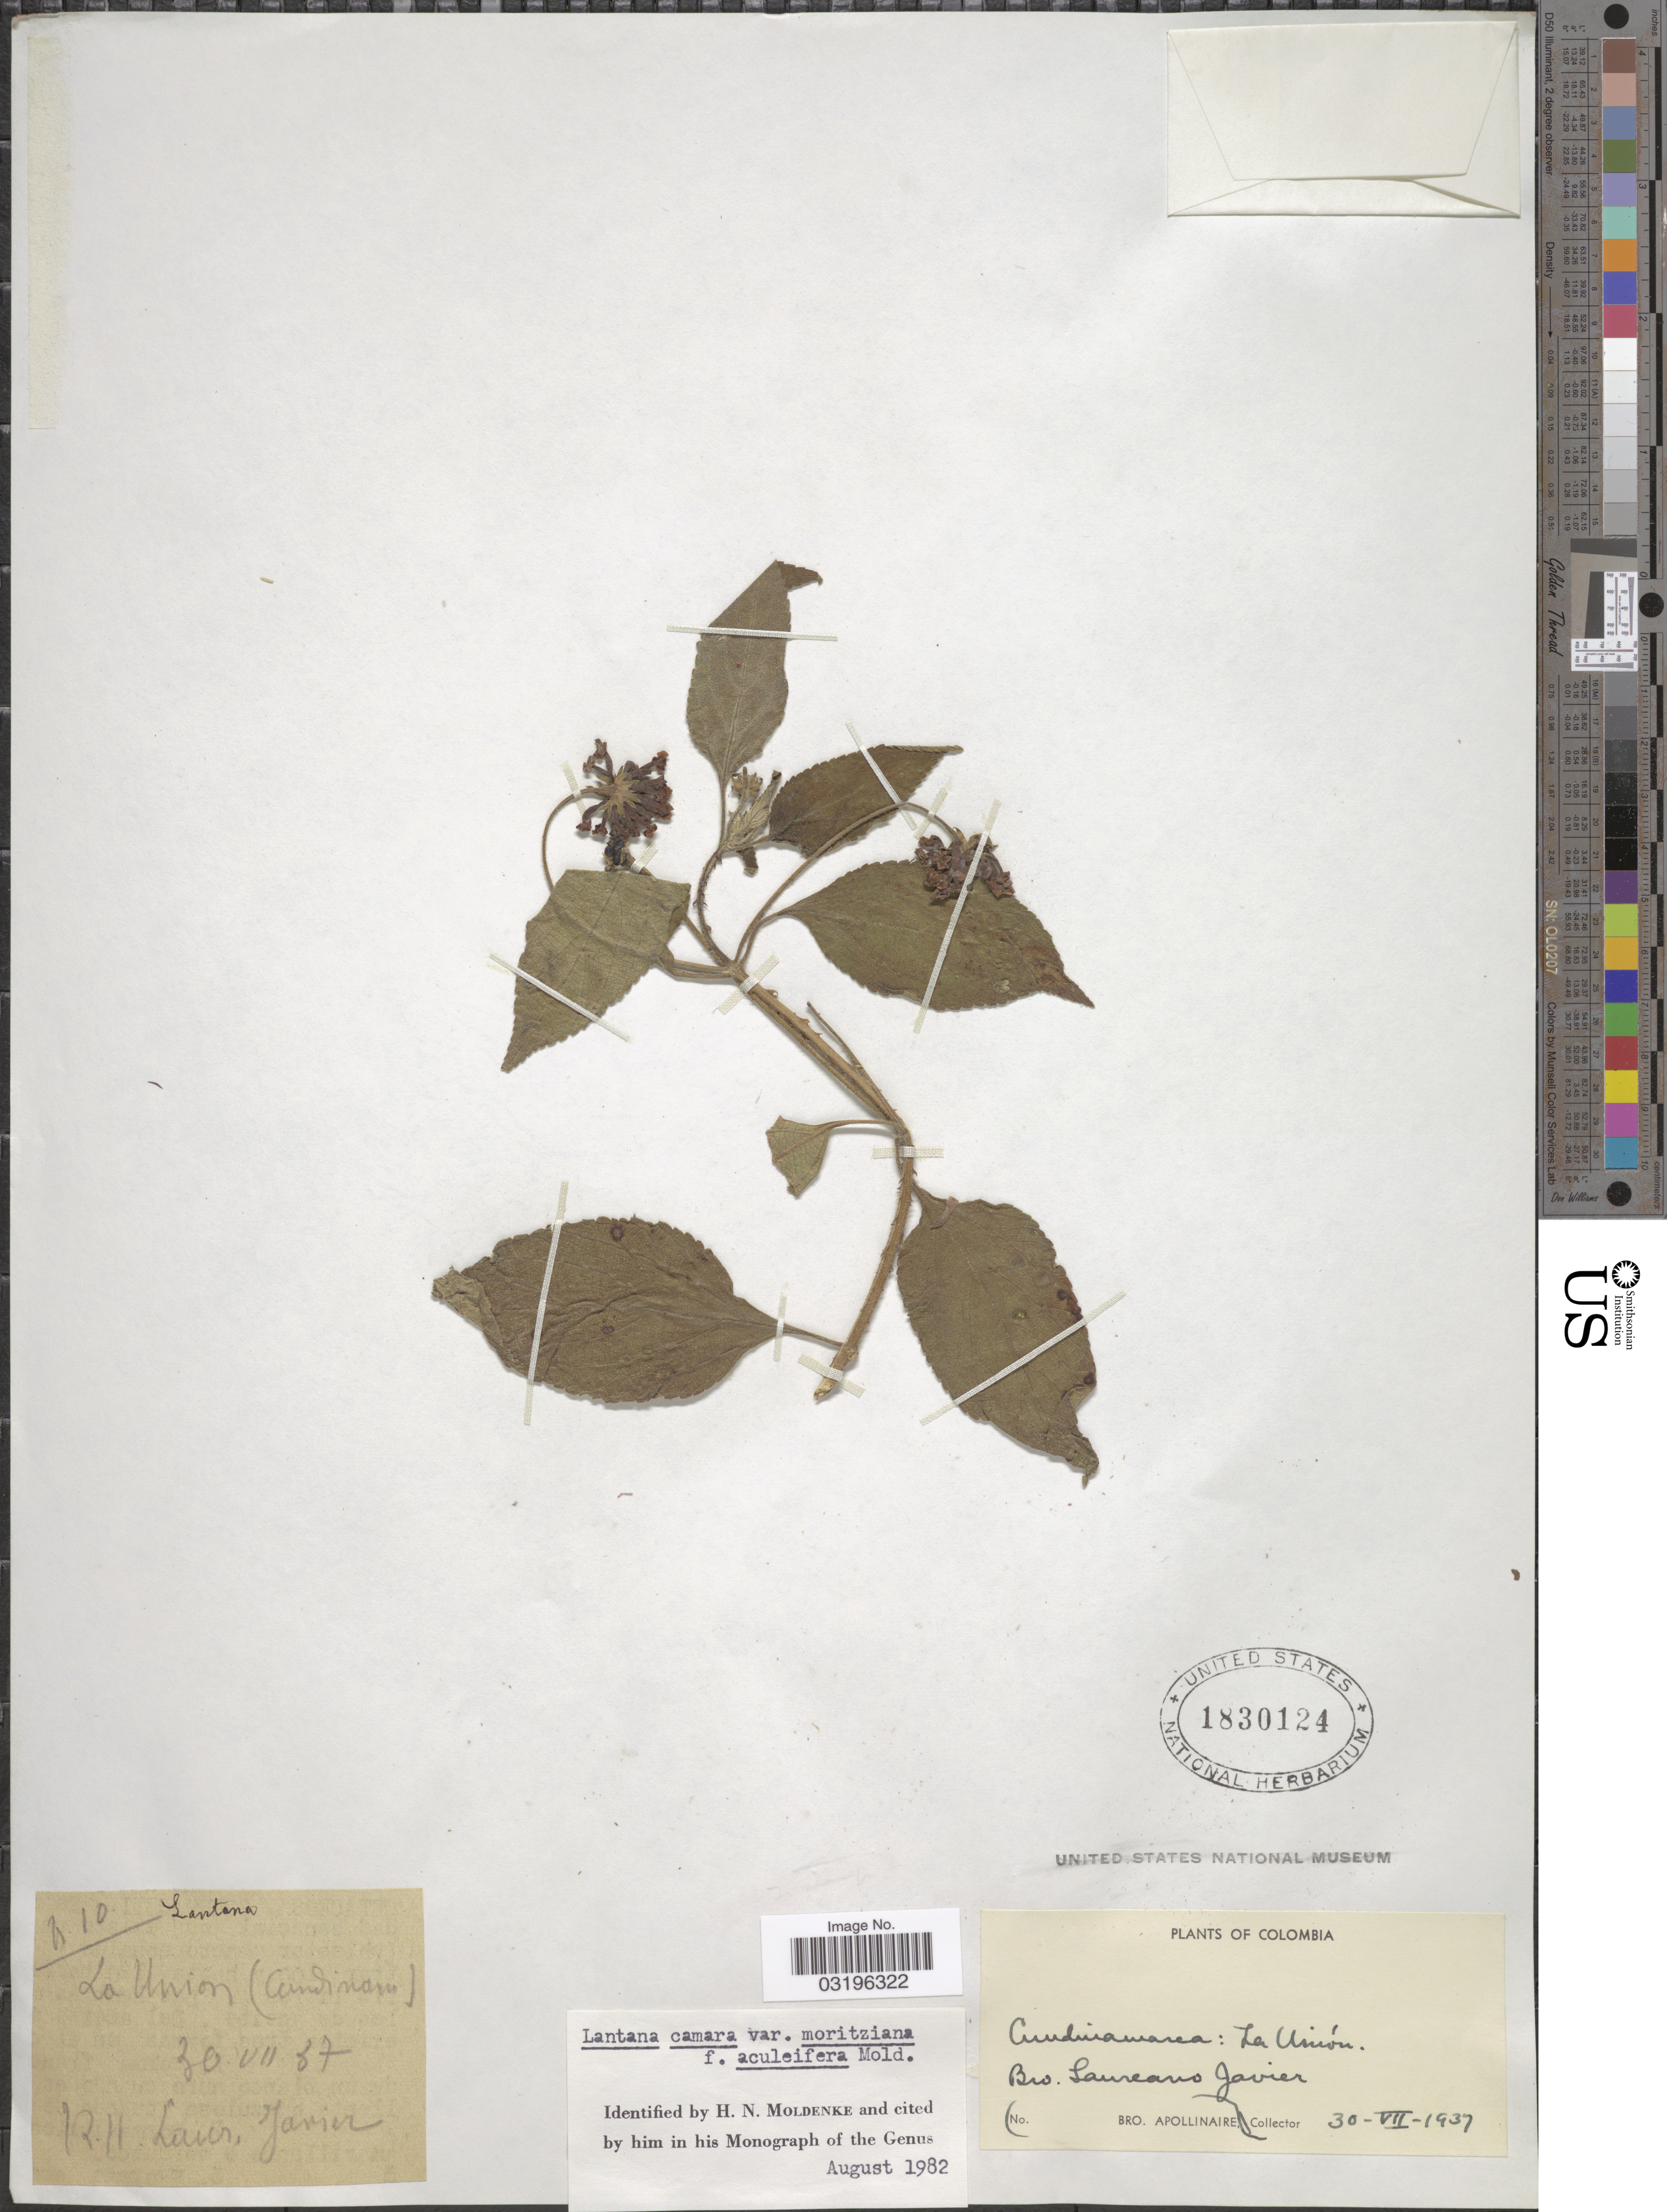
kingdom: Plantae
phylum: Tracheophyta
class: Magnoliopsida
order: Lamiales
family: Verbenaceae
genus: Lantana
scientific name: Lantana camara f. aculeifera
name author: Moldenke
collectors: L. Javier & Bro. Apollinaire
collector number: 10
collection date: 1937-07-30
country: Colombia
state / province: Cundinamarca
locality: La Unión.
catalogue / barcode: US 1830124